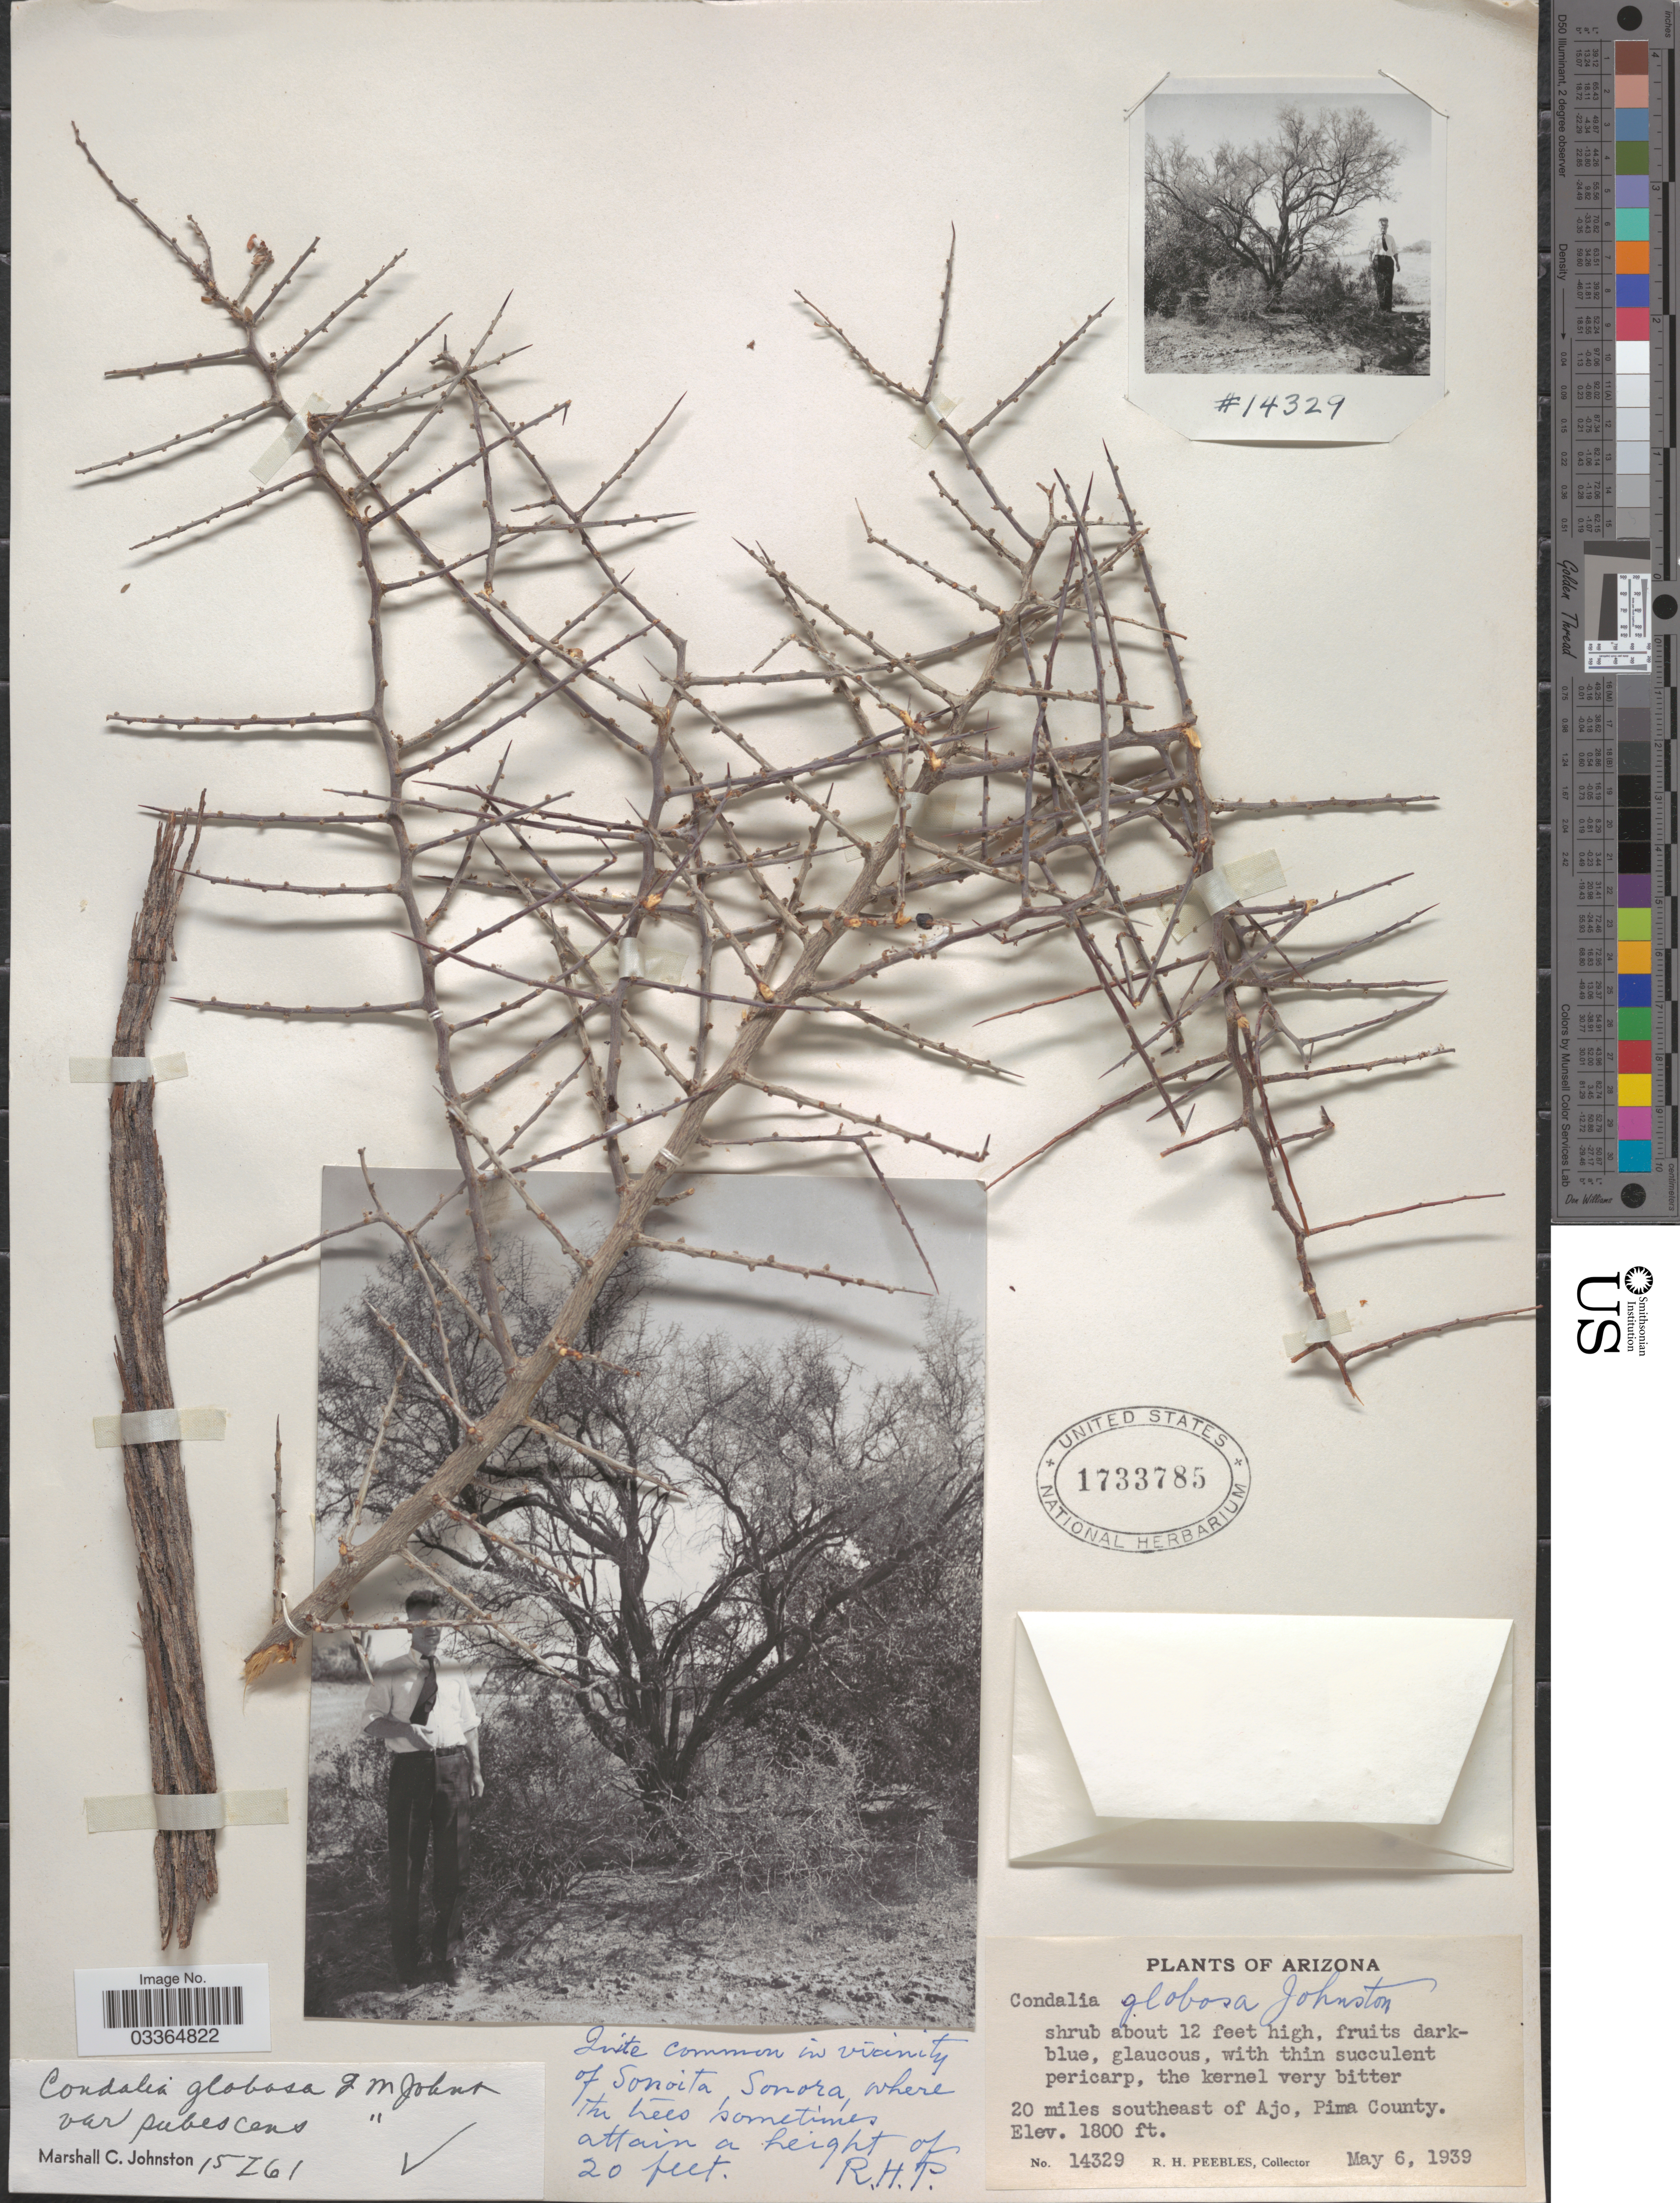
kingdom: Plantae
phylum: Tracheophyta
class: Magnoliopsida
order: Rosales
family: Rhamnaceae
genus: Condalia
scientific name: Condalia globosa var. pubescens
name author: I.M. Johnst.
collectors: R. H. Peebles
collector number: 14329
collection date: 1939-05-06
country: United States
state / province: Arizona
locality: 20 miles southeast of Ajo, Pima County.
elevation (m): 549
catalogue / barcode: US 1733785